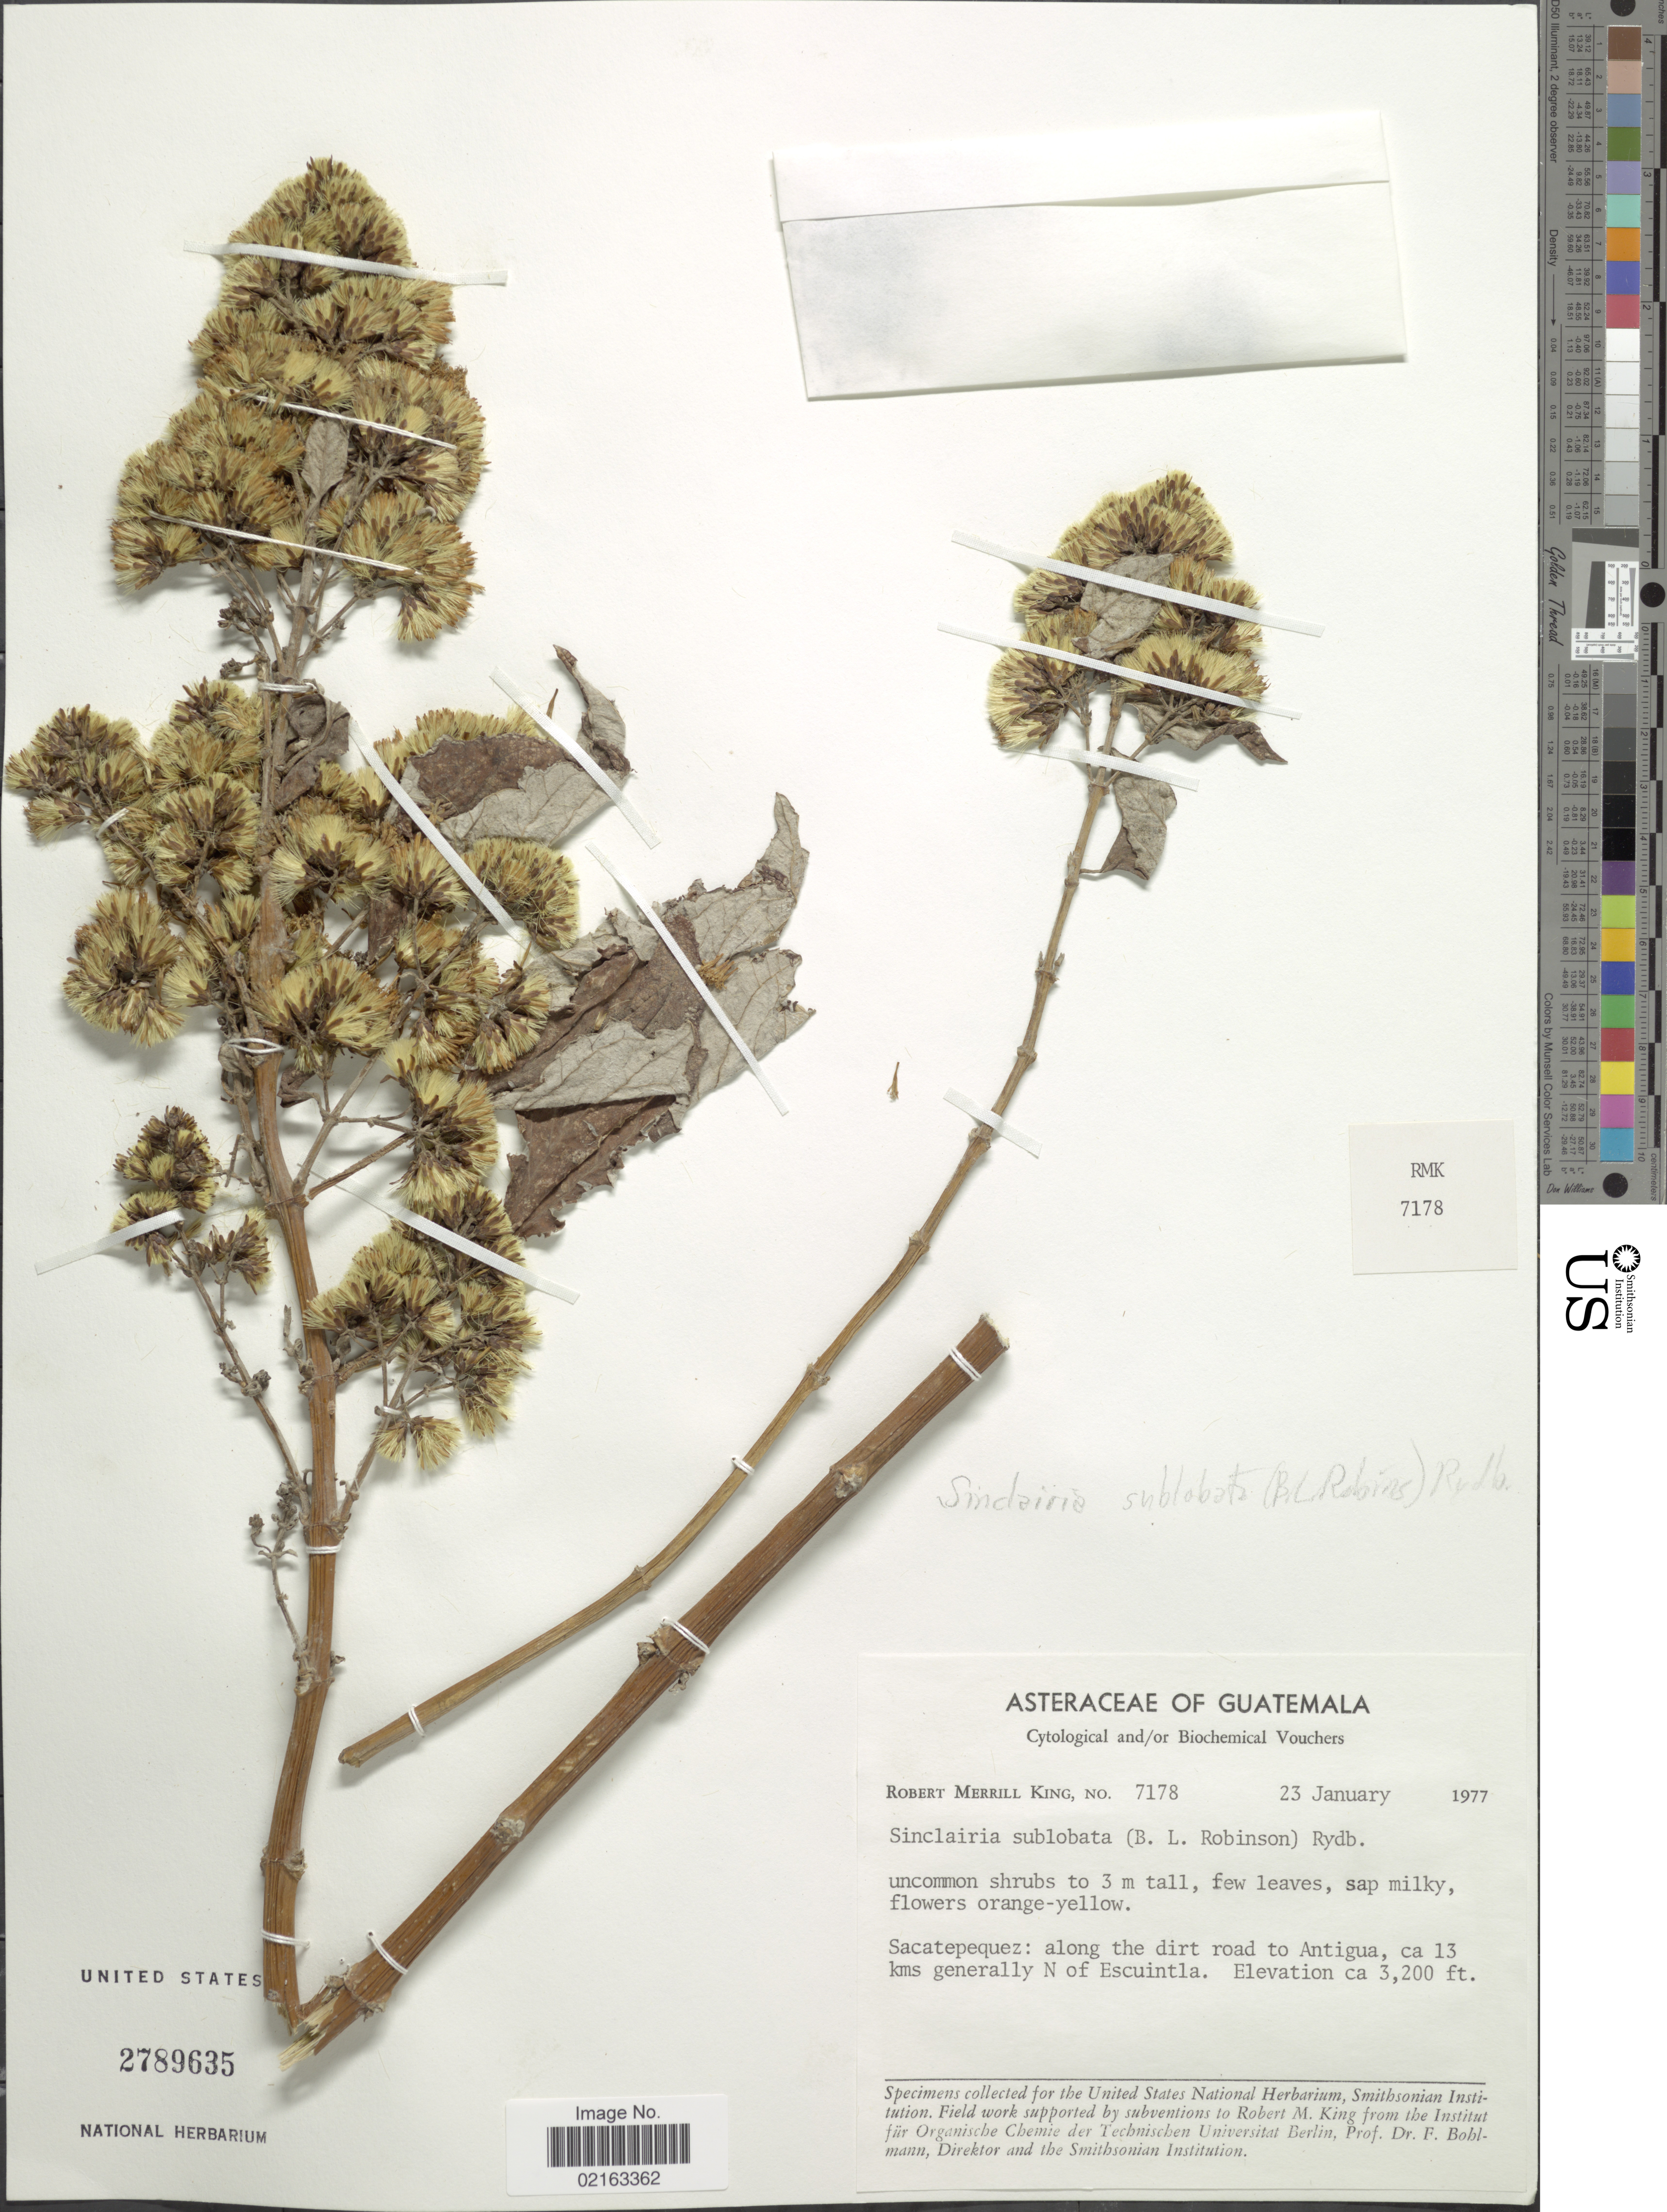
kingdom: Plantae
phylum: Tracheophyta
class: Magnoliopsida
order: Asterales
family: Asteraceae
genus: Sinclairia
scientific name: Sinclairia sublobata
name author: (B.L. Rob.) Rydb.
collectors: R. M. King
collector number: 7178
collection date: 1977-01-23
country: Guatemala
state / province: Sacatepéquez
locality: Sacatepequez: along the dirt road to Antigua, ca 13 kms generally N of Escuintla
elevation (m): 975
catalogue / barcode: US 2789635